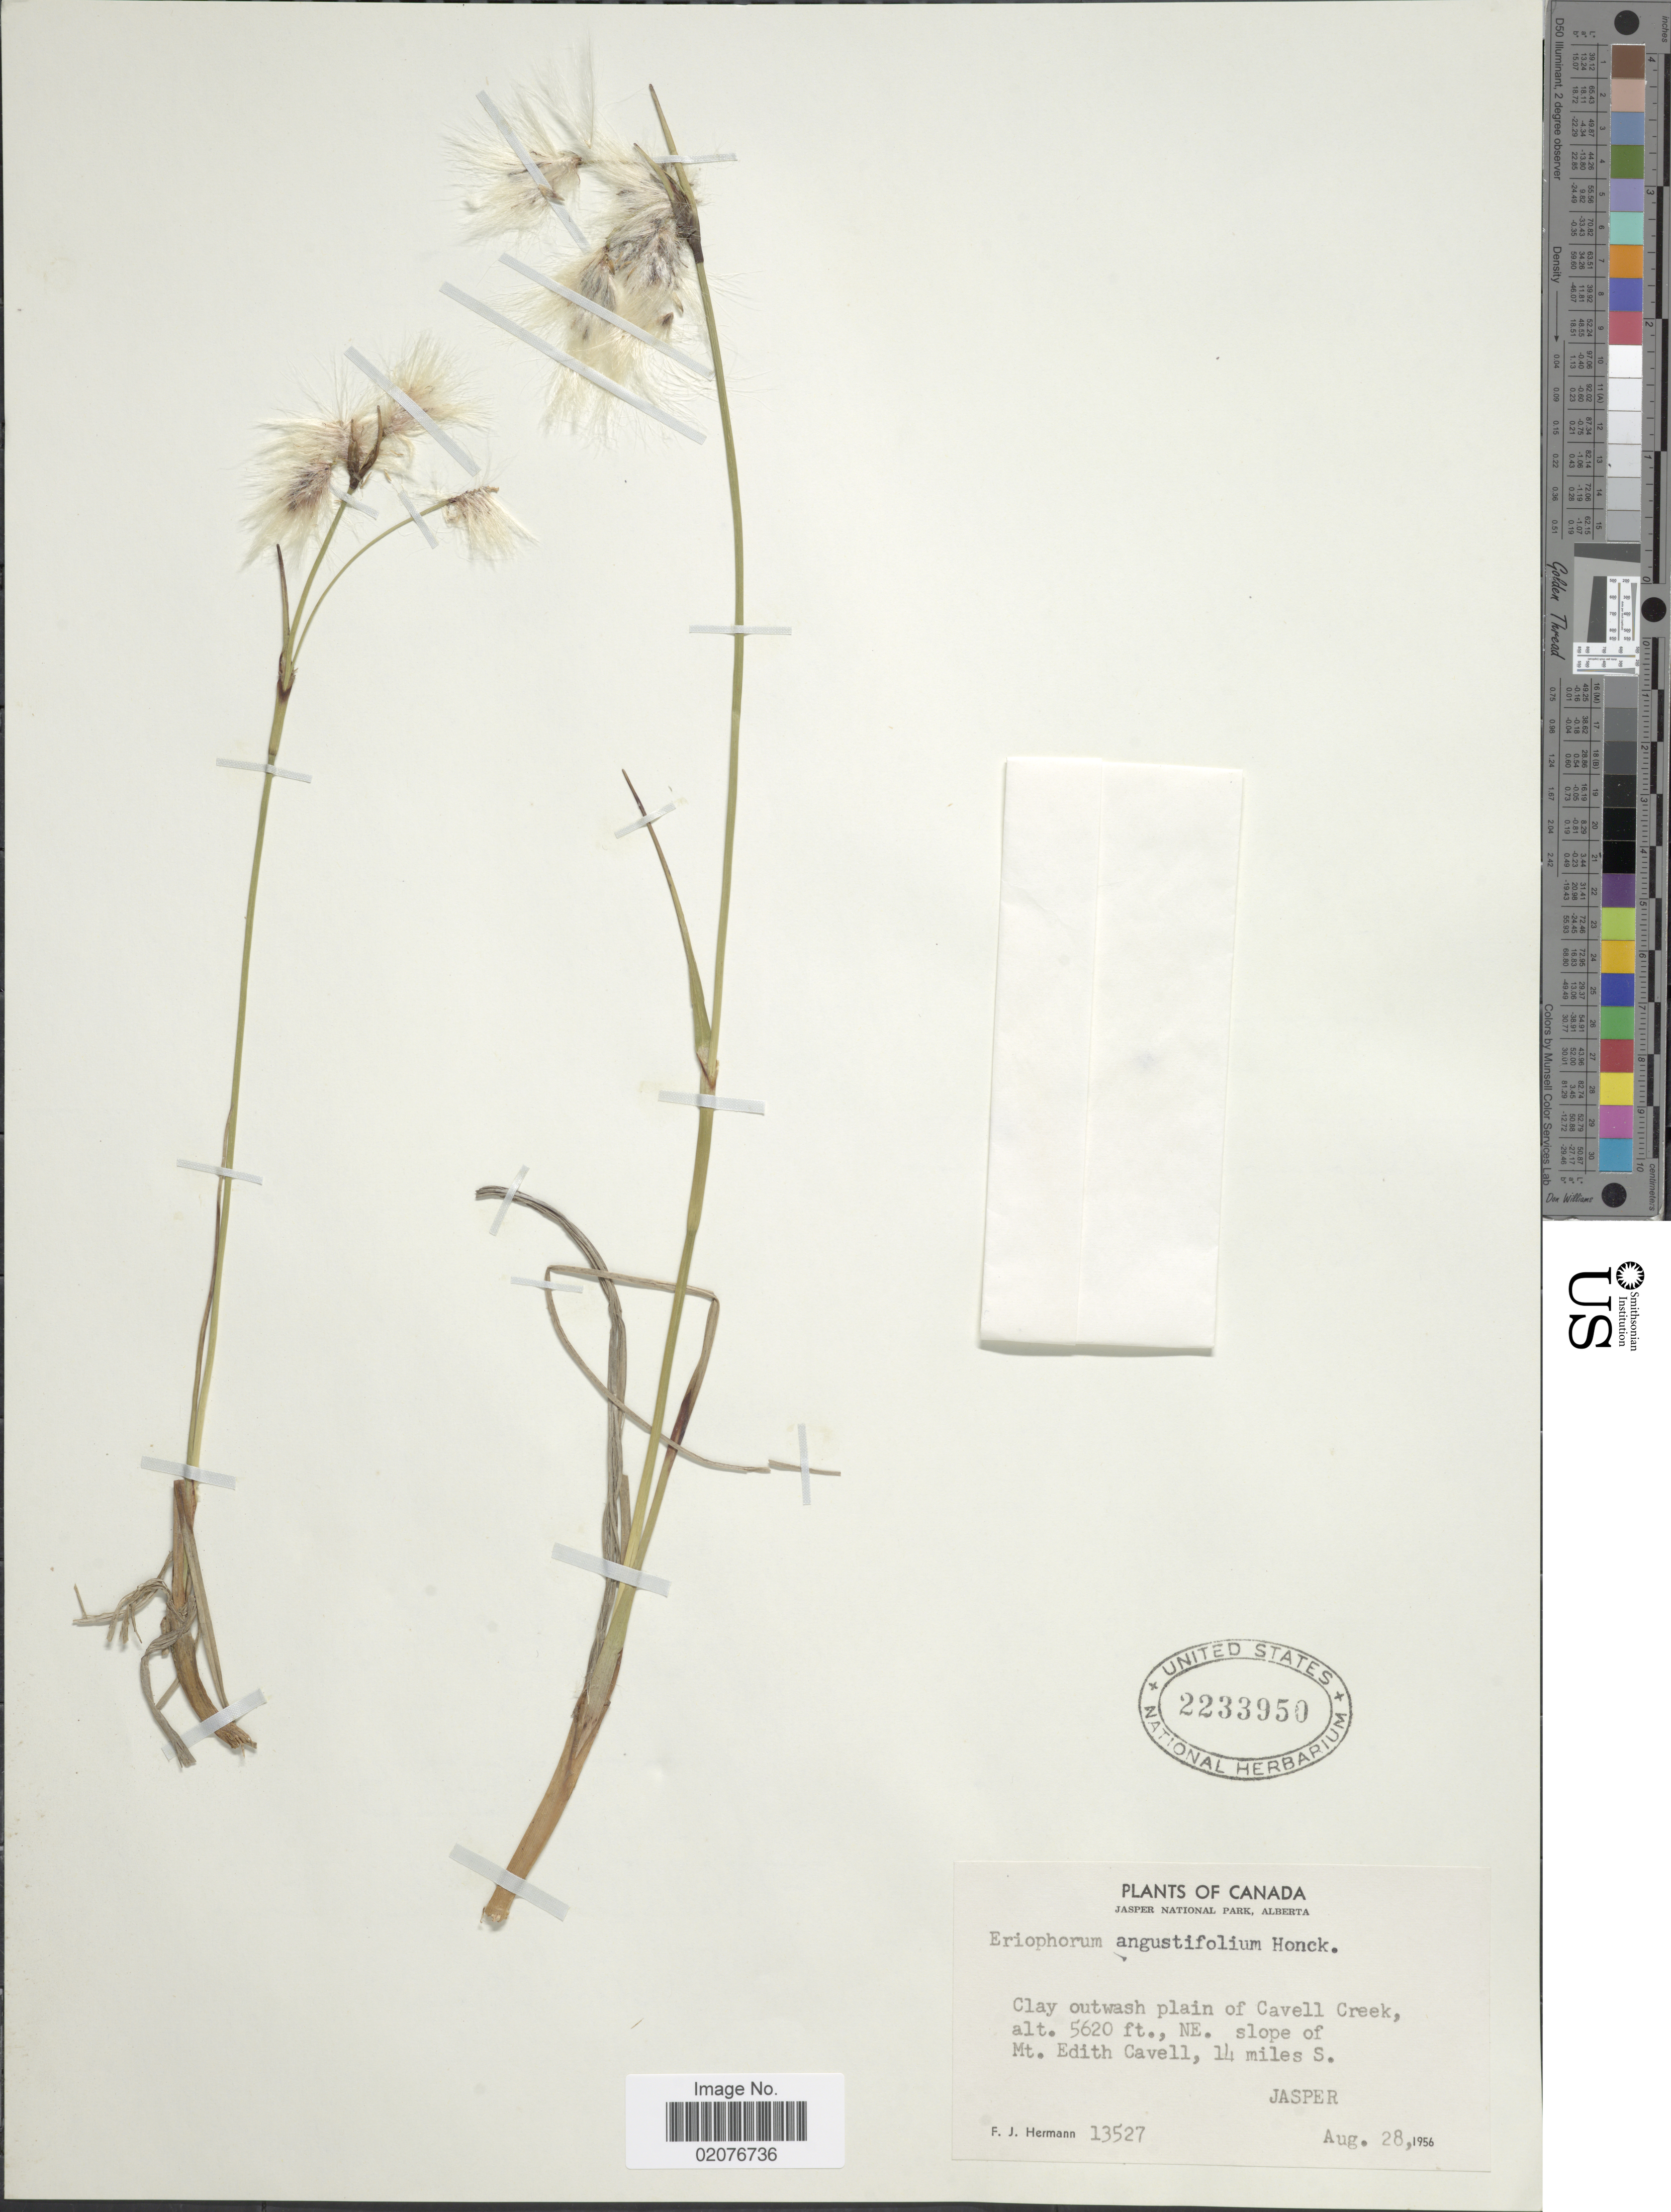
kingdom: Plantae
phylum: Tracheophyta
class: Liliopsida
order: Poales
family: Cyperaceae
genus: Eriophorum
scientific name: Eriophorum angustifolium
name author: Honck.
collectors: F. J. Hermann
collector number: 13527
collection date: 1956-08-28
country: Canada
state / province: Alberta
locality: Jasper National Park, Clay outwash plain of Cavell Creek, NE slope of Mt Edih Cavell, 14 miles S Jasper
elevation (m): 1713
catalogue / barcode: US 2233950